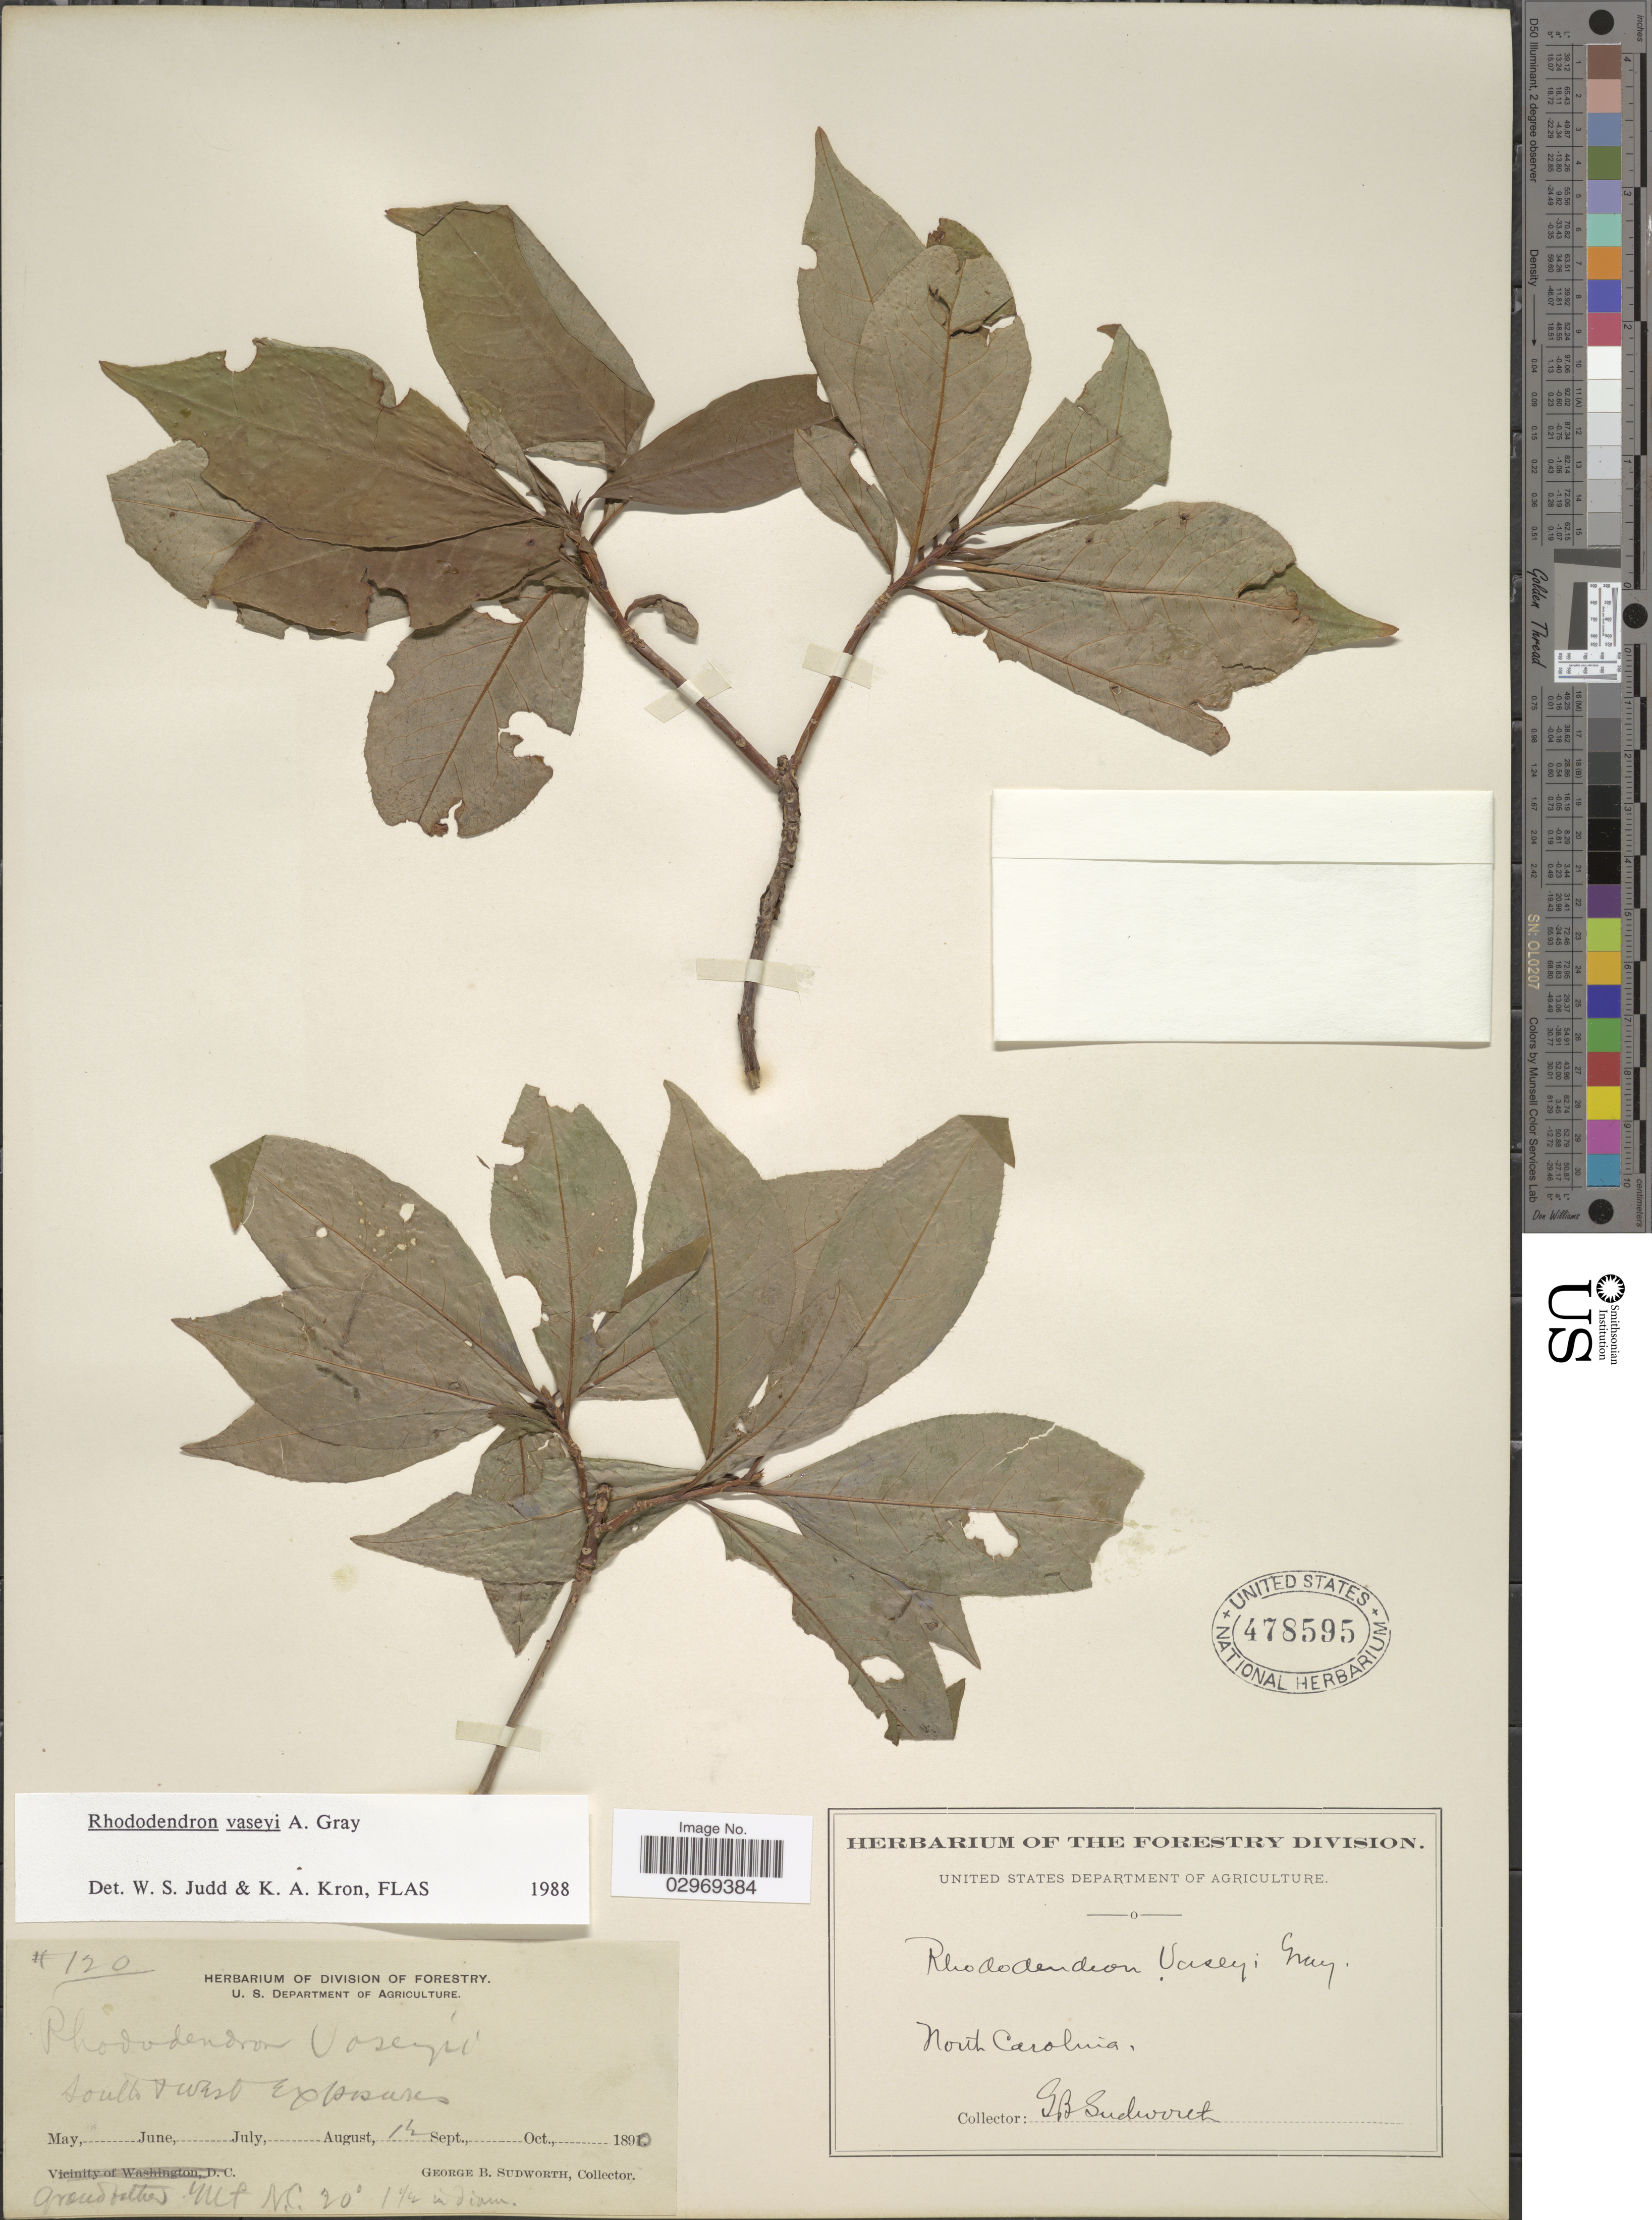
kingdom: Plantae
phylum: Tracheophyta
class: Magnoliopsida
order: Ericales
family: Ericaceae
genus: Rhododendron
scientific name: Rhododendron vaseyi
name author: A. Gray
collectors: G. B. Sudworth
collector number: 120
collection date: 1890-08-12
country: United States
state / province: North Carolina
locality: Grandfather Mt.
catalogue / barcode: US 478595